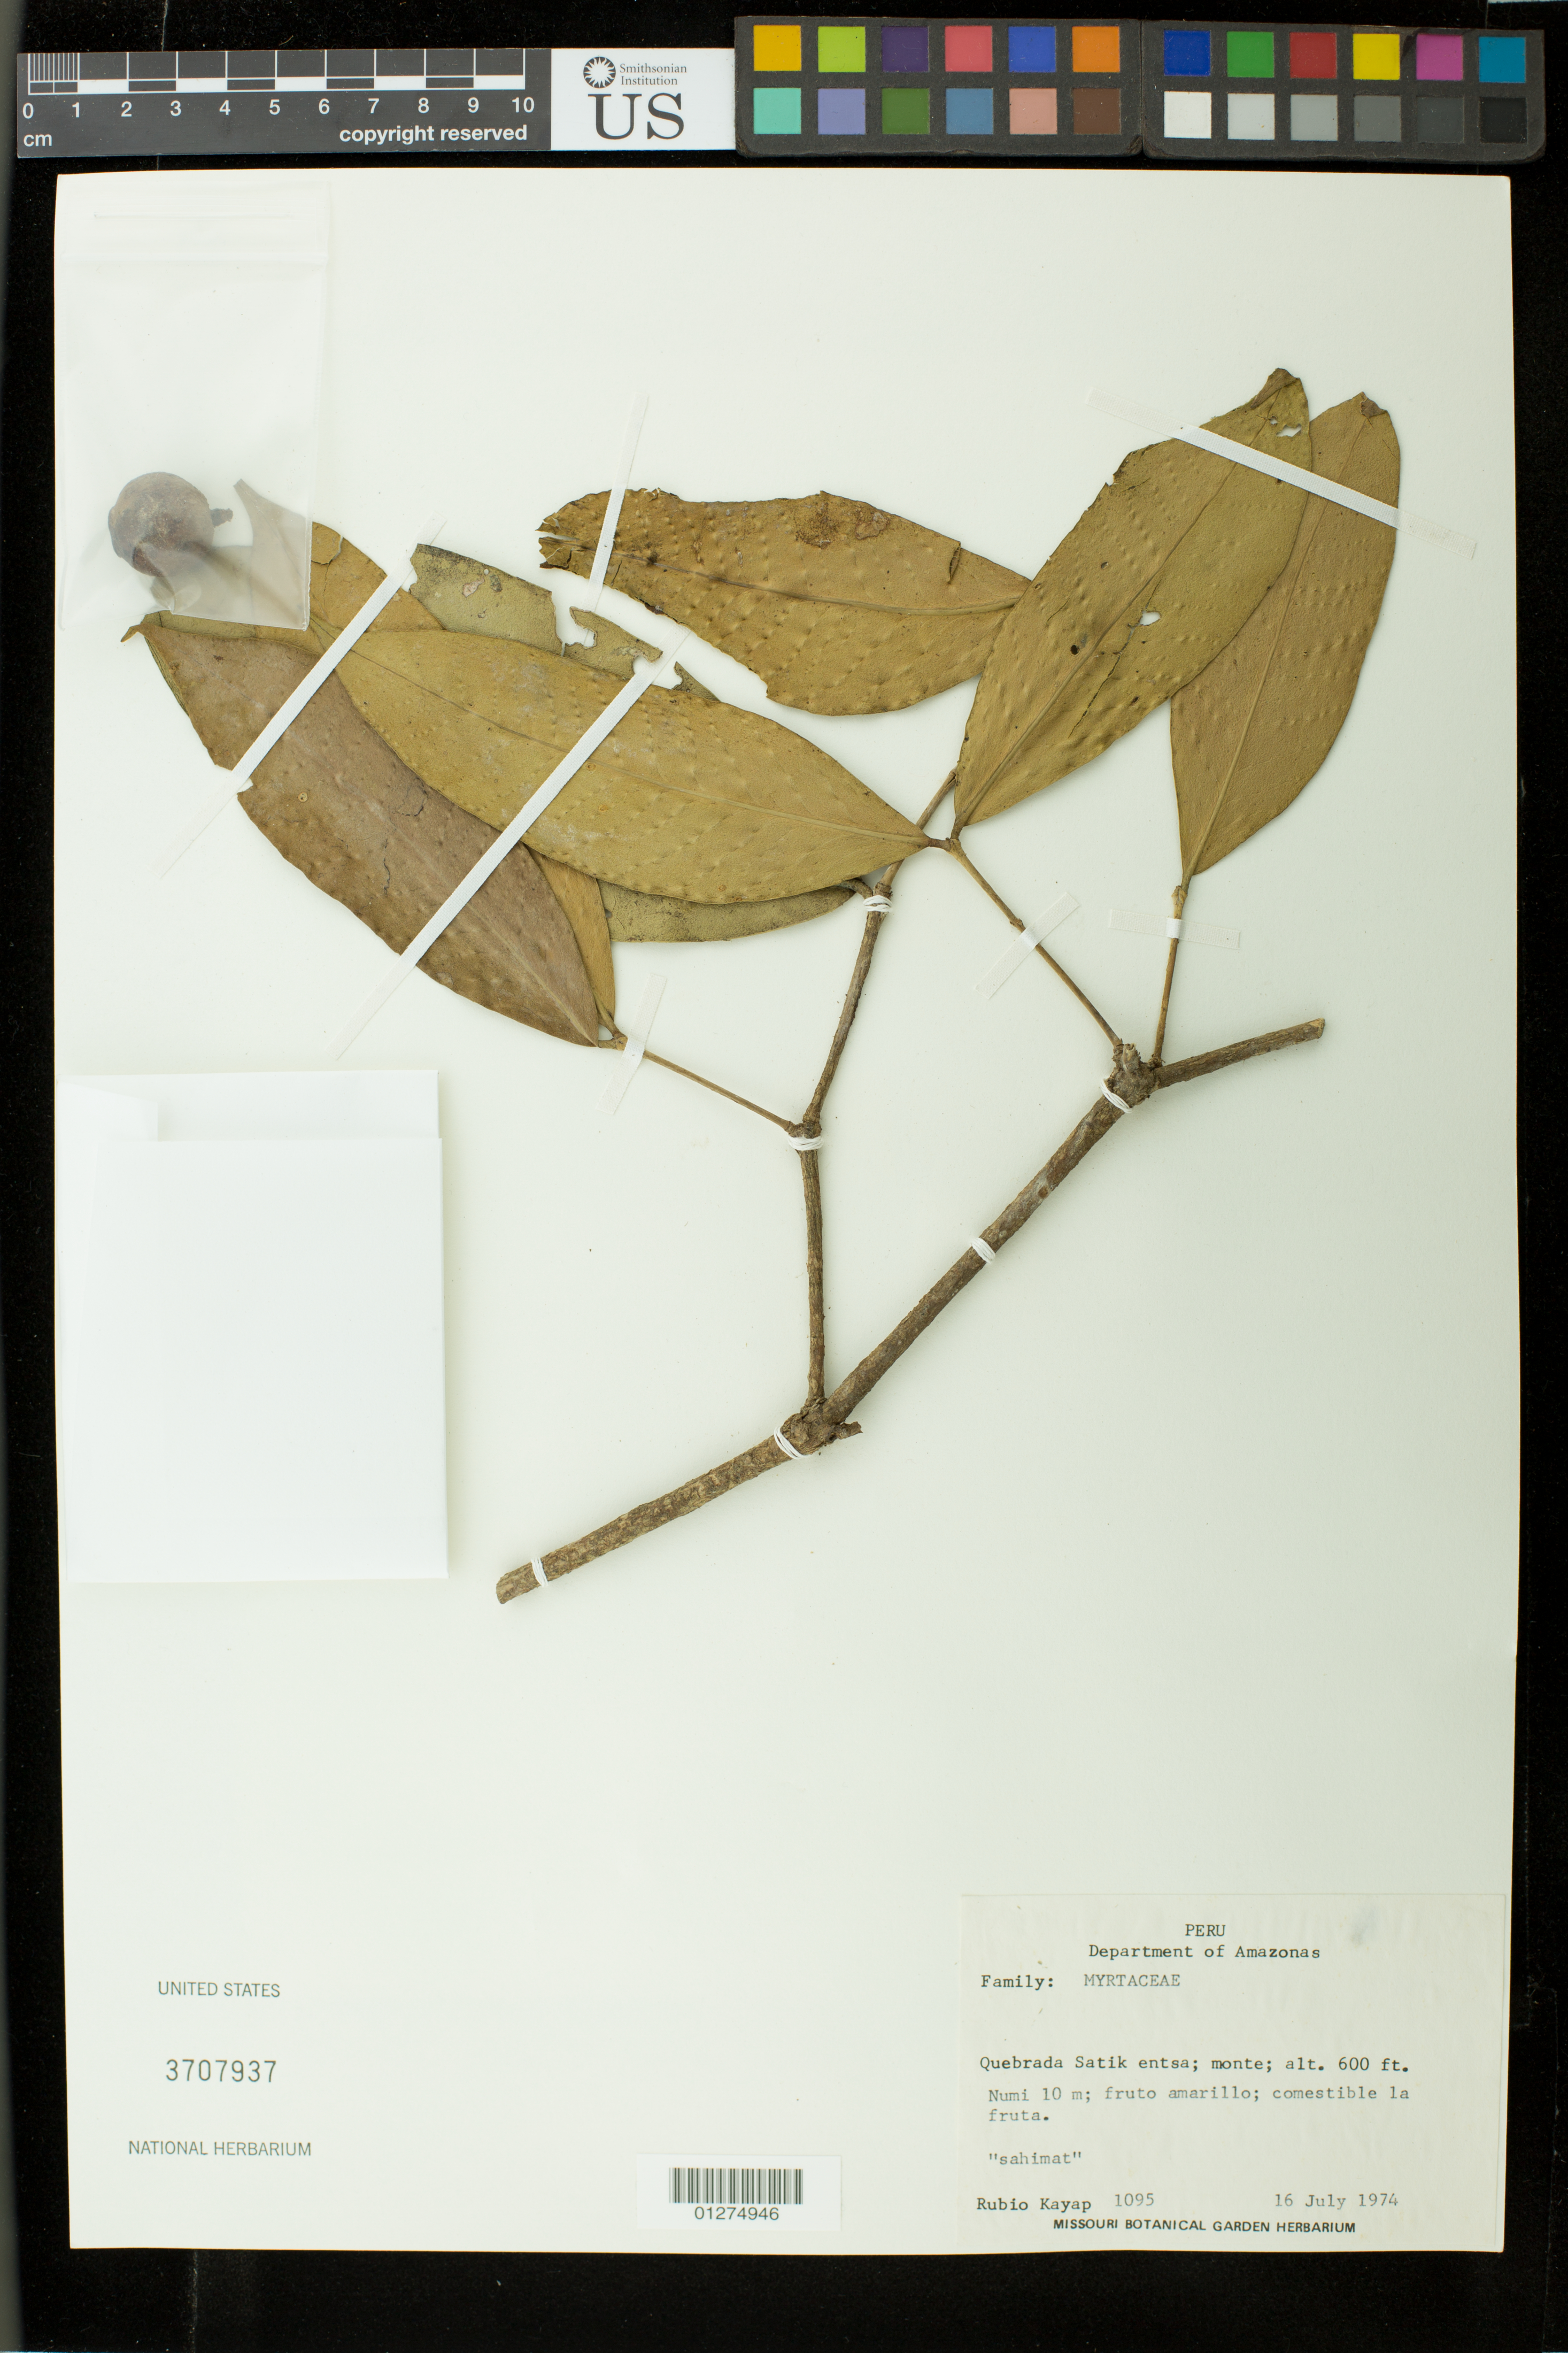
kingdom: Plantae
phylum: Tracheophyta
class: Magnoliopsida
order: Myrtales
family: Melastomataceae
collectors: R. Kayap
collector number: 1095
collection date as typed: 16 Jul 1974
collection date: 1974-07-16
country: Peru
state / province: Amazonas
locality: Quebrada Satik entsa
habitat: monte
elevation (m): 183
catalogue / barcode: US 3707937